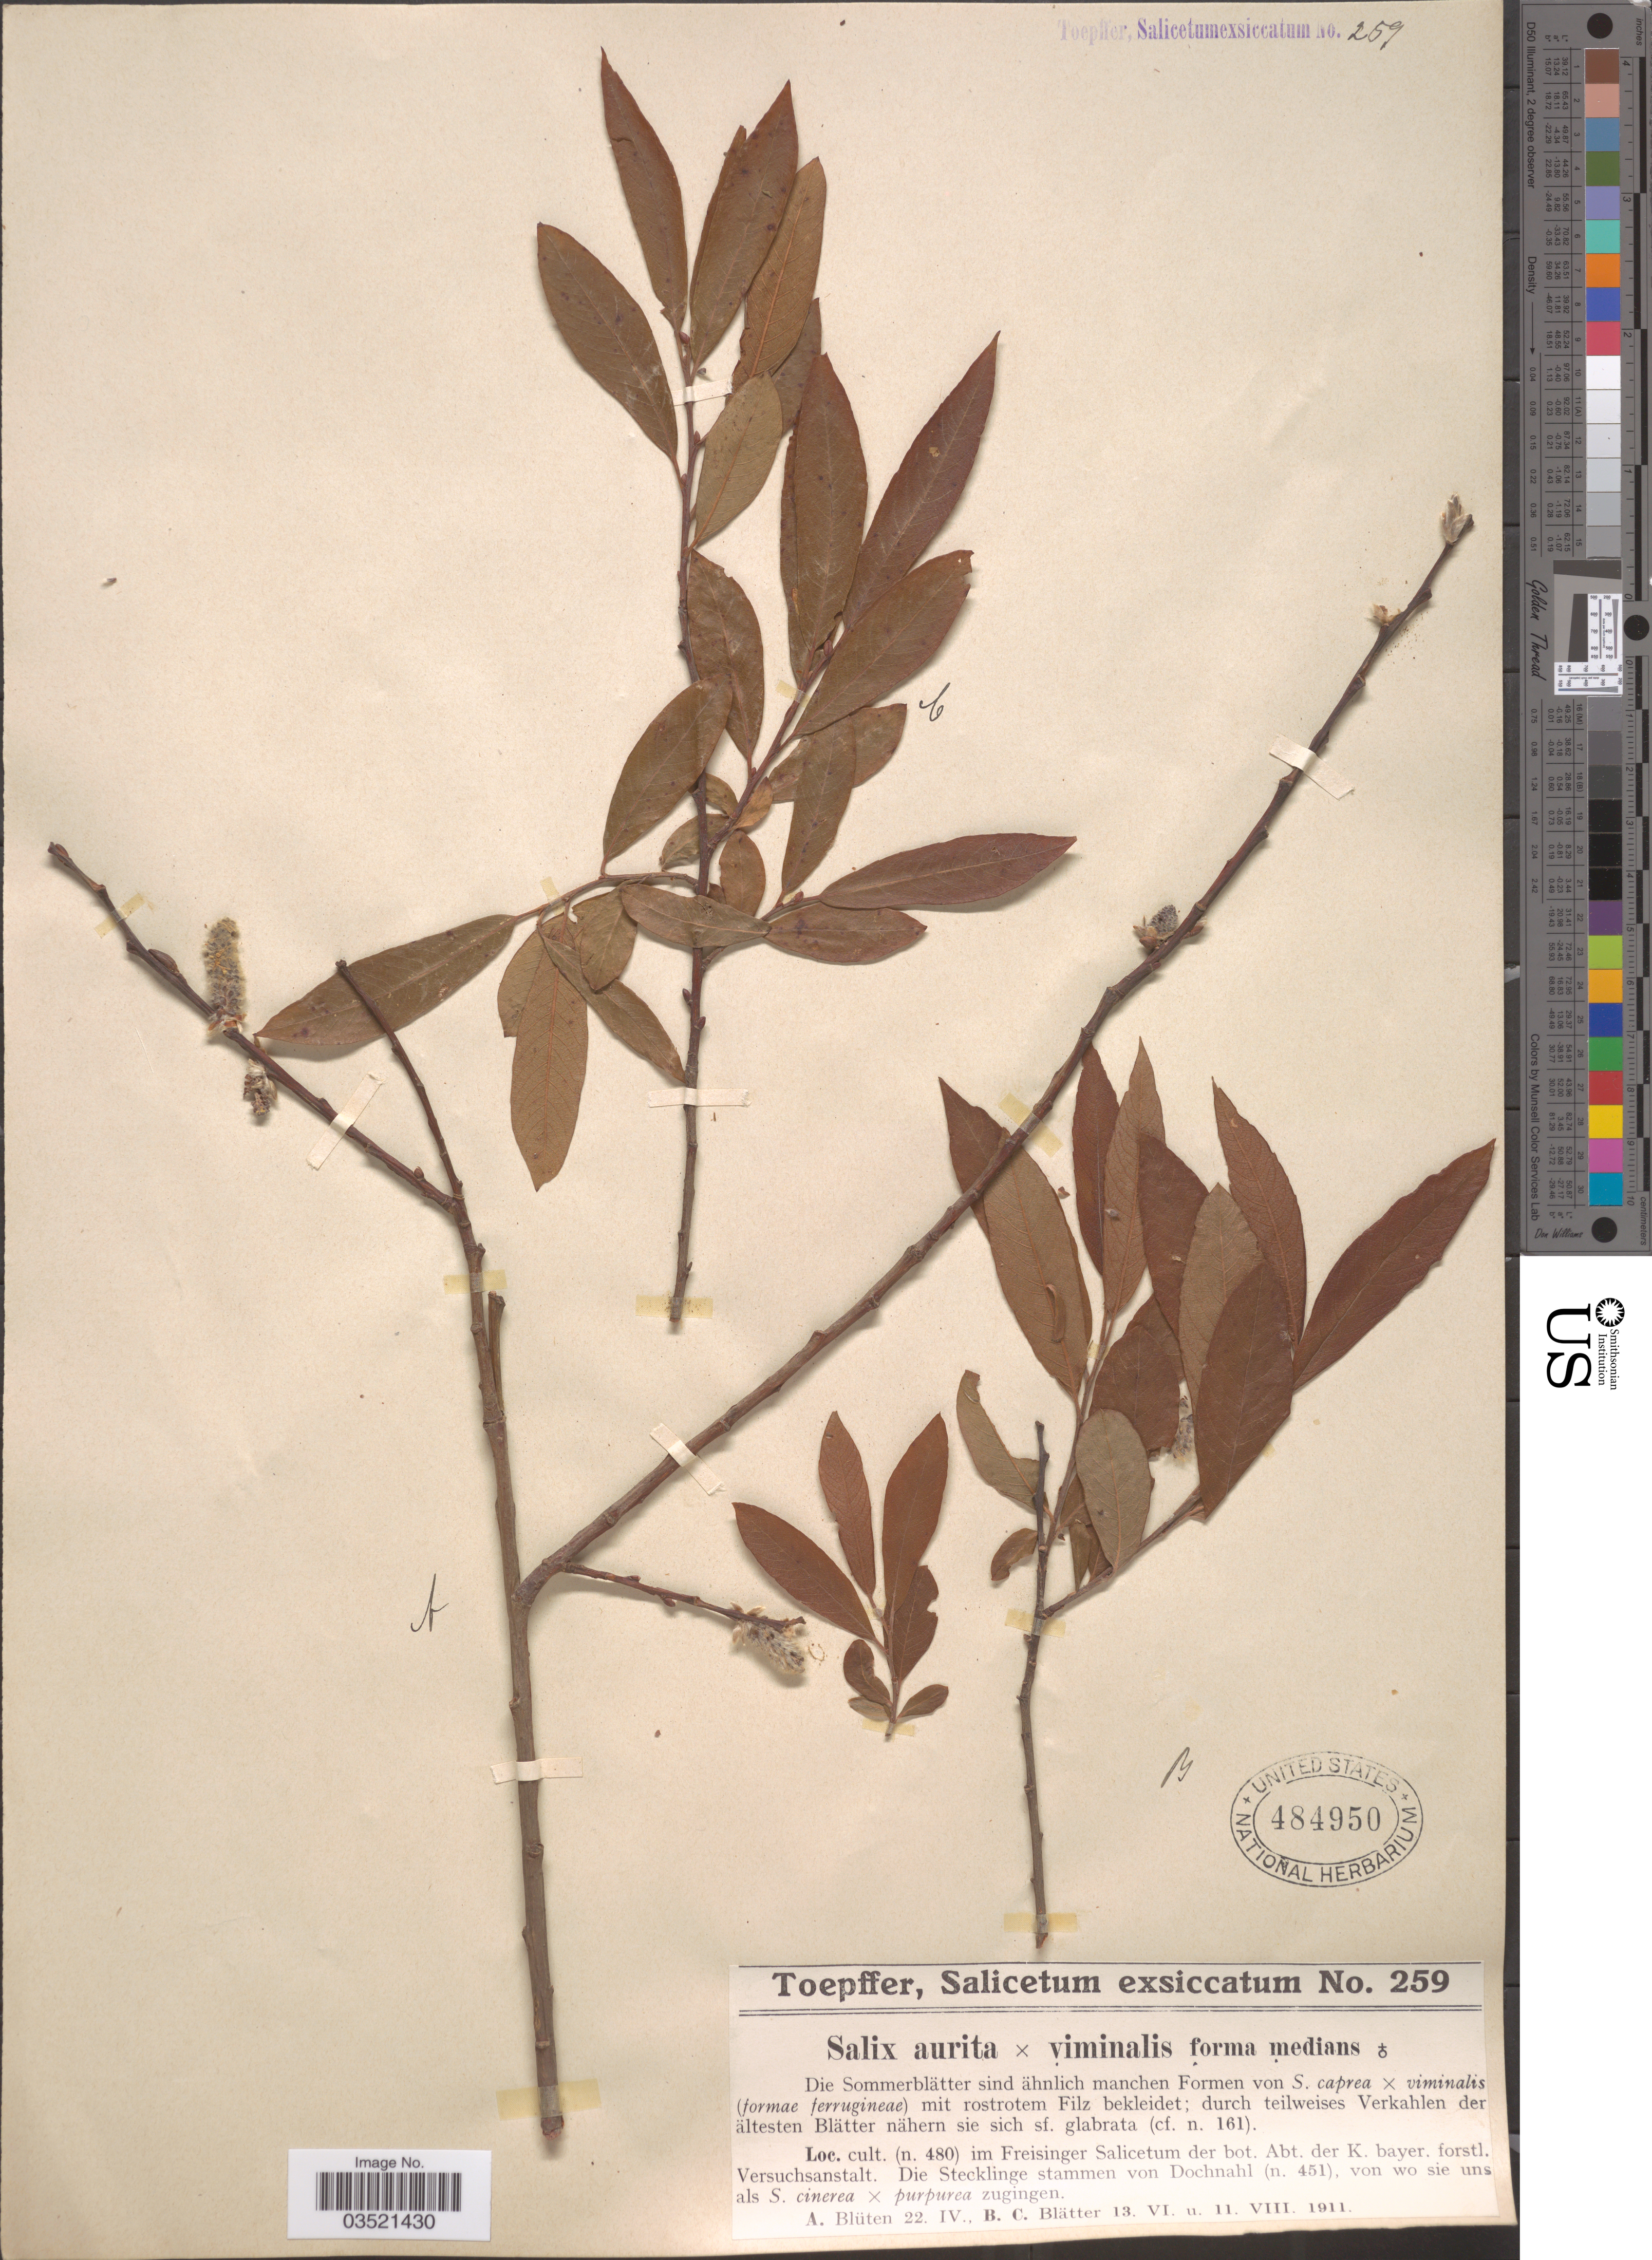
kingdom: Plantae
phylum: Tracheophyta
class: Magnoliopsida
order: Malpighiales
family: Salicaceae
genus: Salix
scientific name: Salix aurita x S. viminalis f. medians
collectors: A. Toepffer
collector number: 259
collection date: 1911-04-22/1911-08-11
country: Germany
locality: Cult. (n. 480) im Freisinger Salicetum der bot. Abt. der K. bayer. forstl. Versuchsanstalt.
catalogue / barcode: US 484950